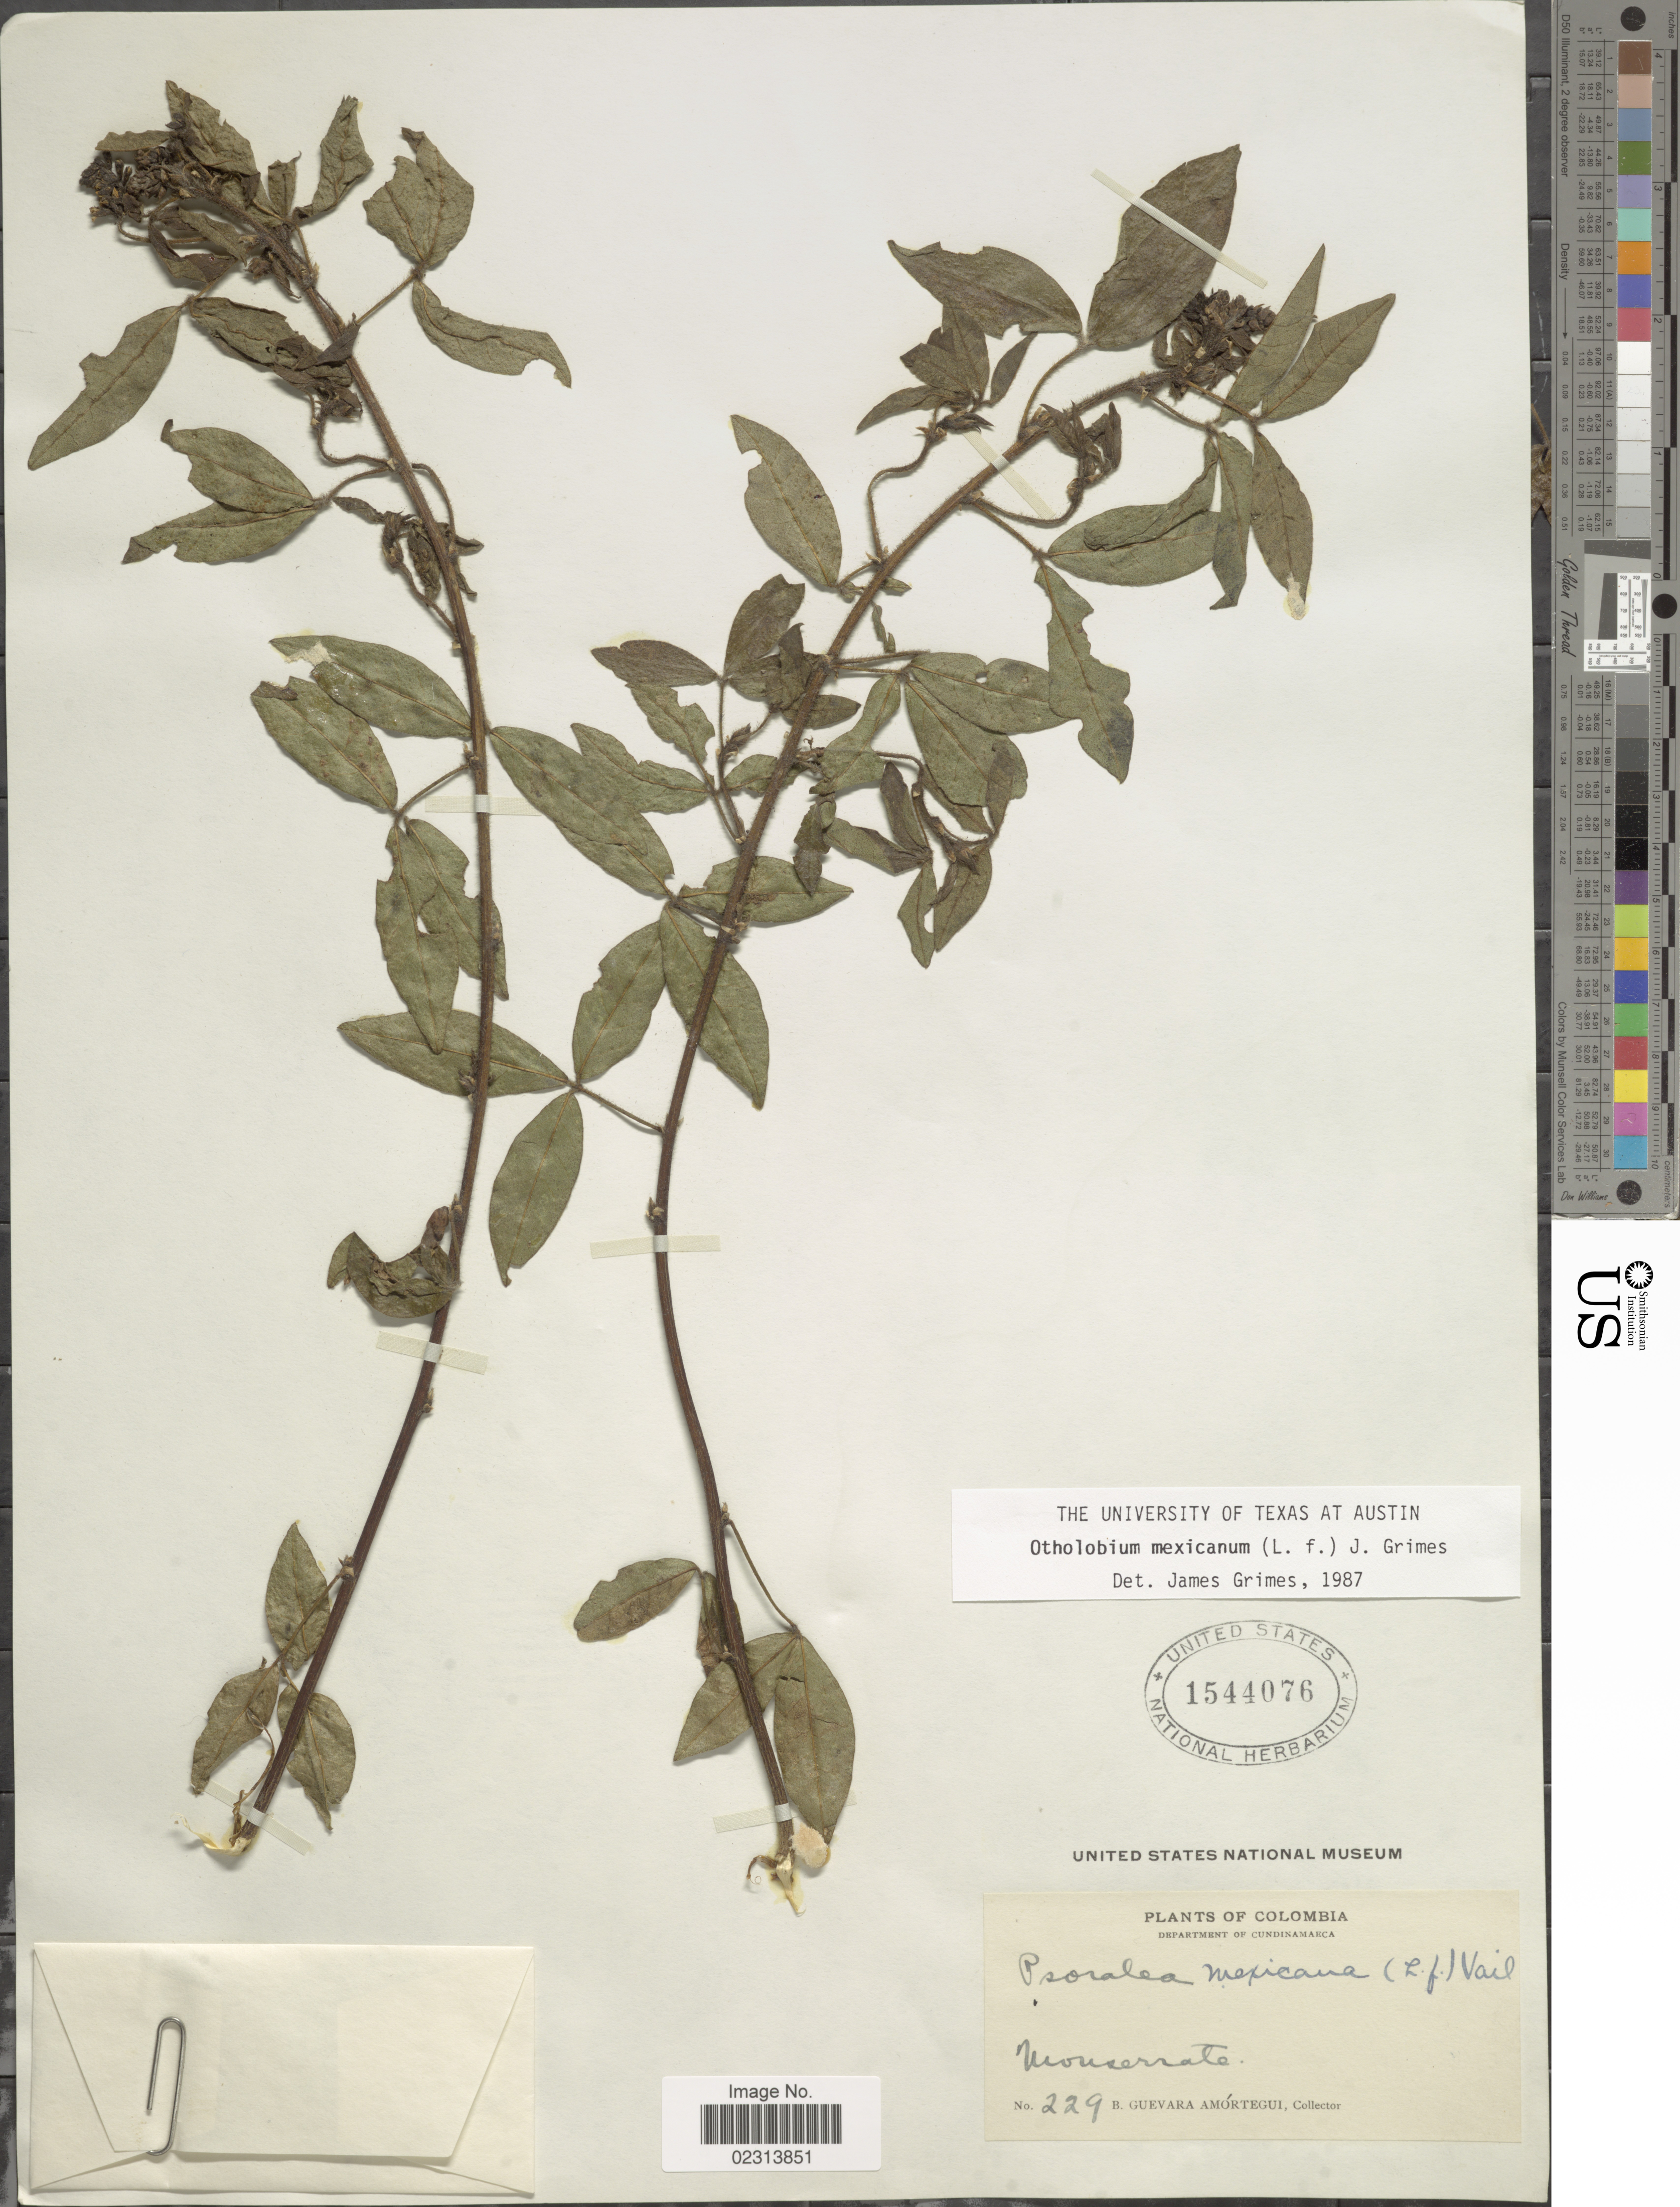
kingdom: Plantae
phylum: Tracheophyta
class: Magnoliopsida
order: Fabales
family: Fabaceae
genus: Otholobium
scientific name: Otholobium mexicanum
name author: (L. f.) J.W. Grimes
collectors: B. Guevara Amortegui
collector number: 229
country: Colombia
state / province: Cundinamarca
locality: Department of Cundinamarca, Monserrato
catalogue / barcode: US 1544076